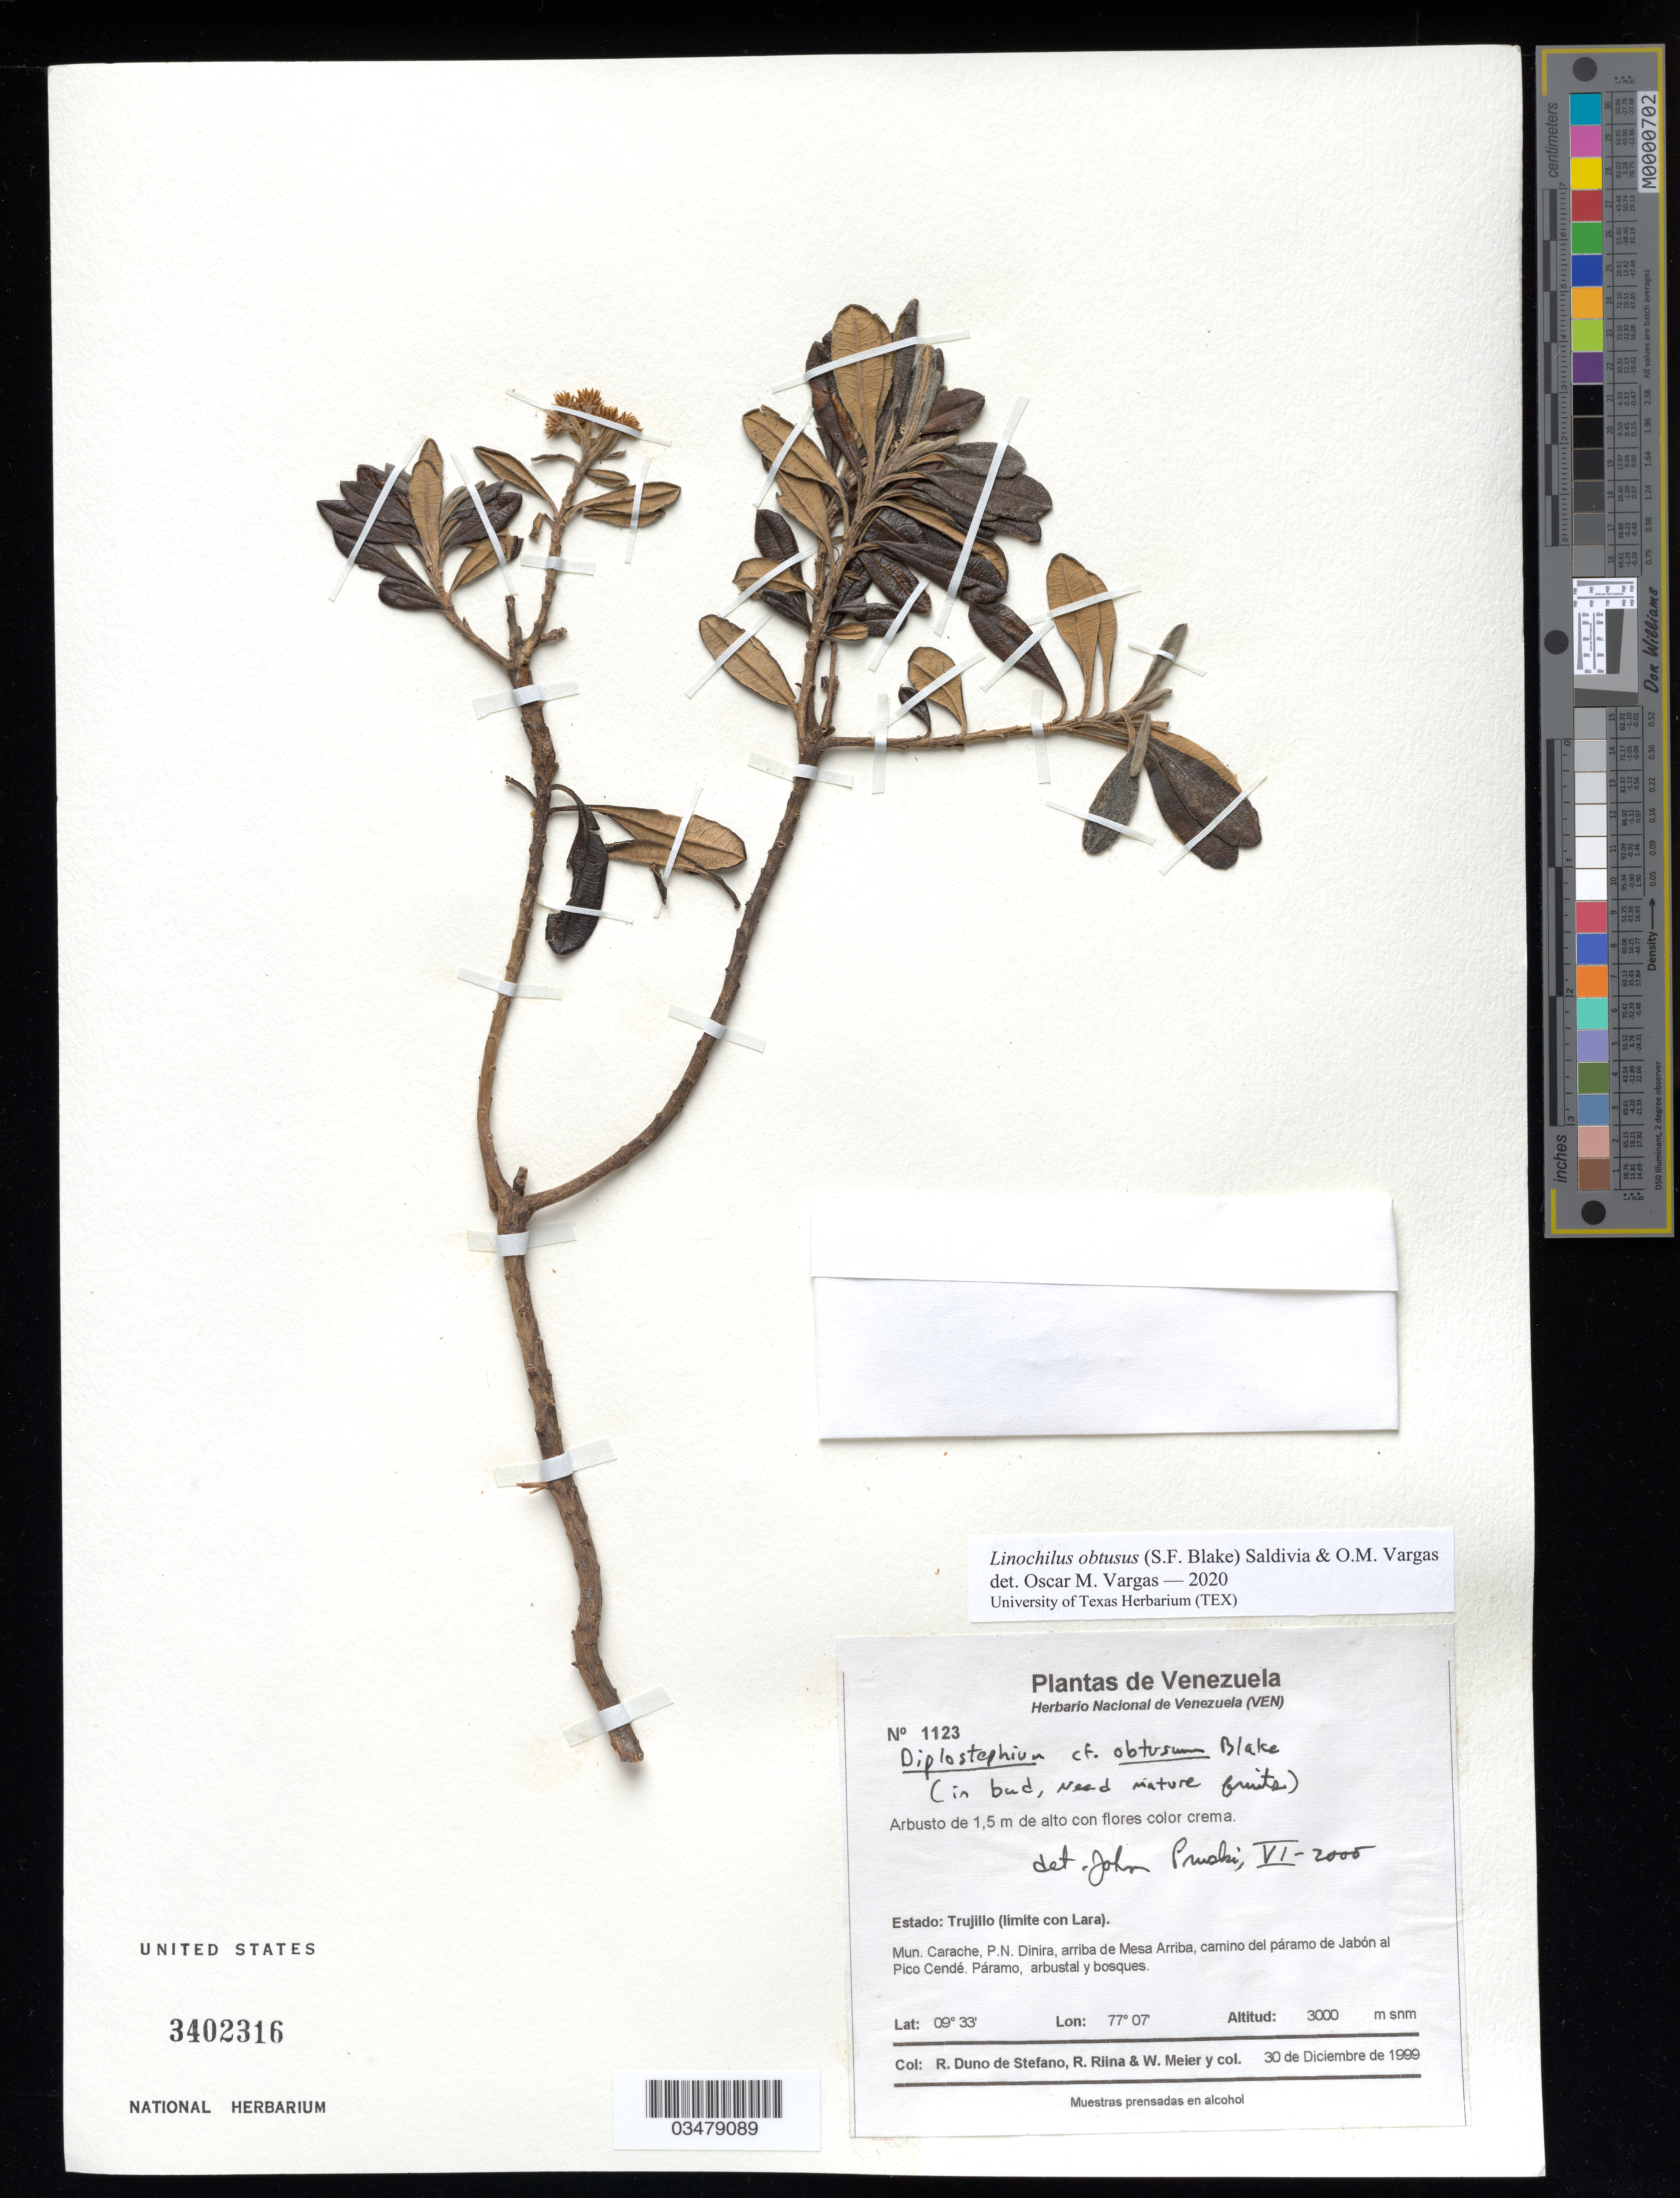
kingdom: Plantae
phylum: Tracheophyta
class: Magnoliopsida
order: Asterales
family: Asteraceae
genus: Linochilus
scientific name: Linochilus obtusus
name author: (S.F. Blake) Saldivia & O.M. Vargas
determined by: Vargas, Oscar M.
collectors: R. Duno de Stefano & R. Riina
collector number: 1123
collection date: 1999-12-30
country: Venezuela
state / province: Trujillo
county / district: Carache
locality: P.N. Dinira, arriba de Mesa Arriba, camino del páramo de Jabón al Pico Cendé. Límite con Estado de Lara.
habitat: Arbustal y bosques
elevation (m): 3000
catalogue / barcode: US 3402316